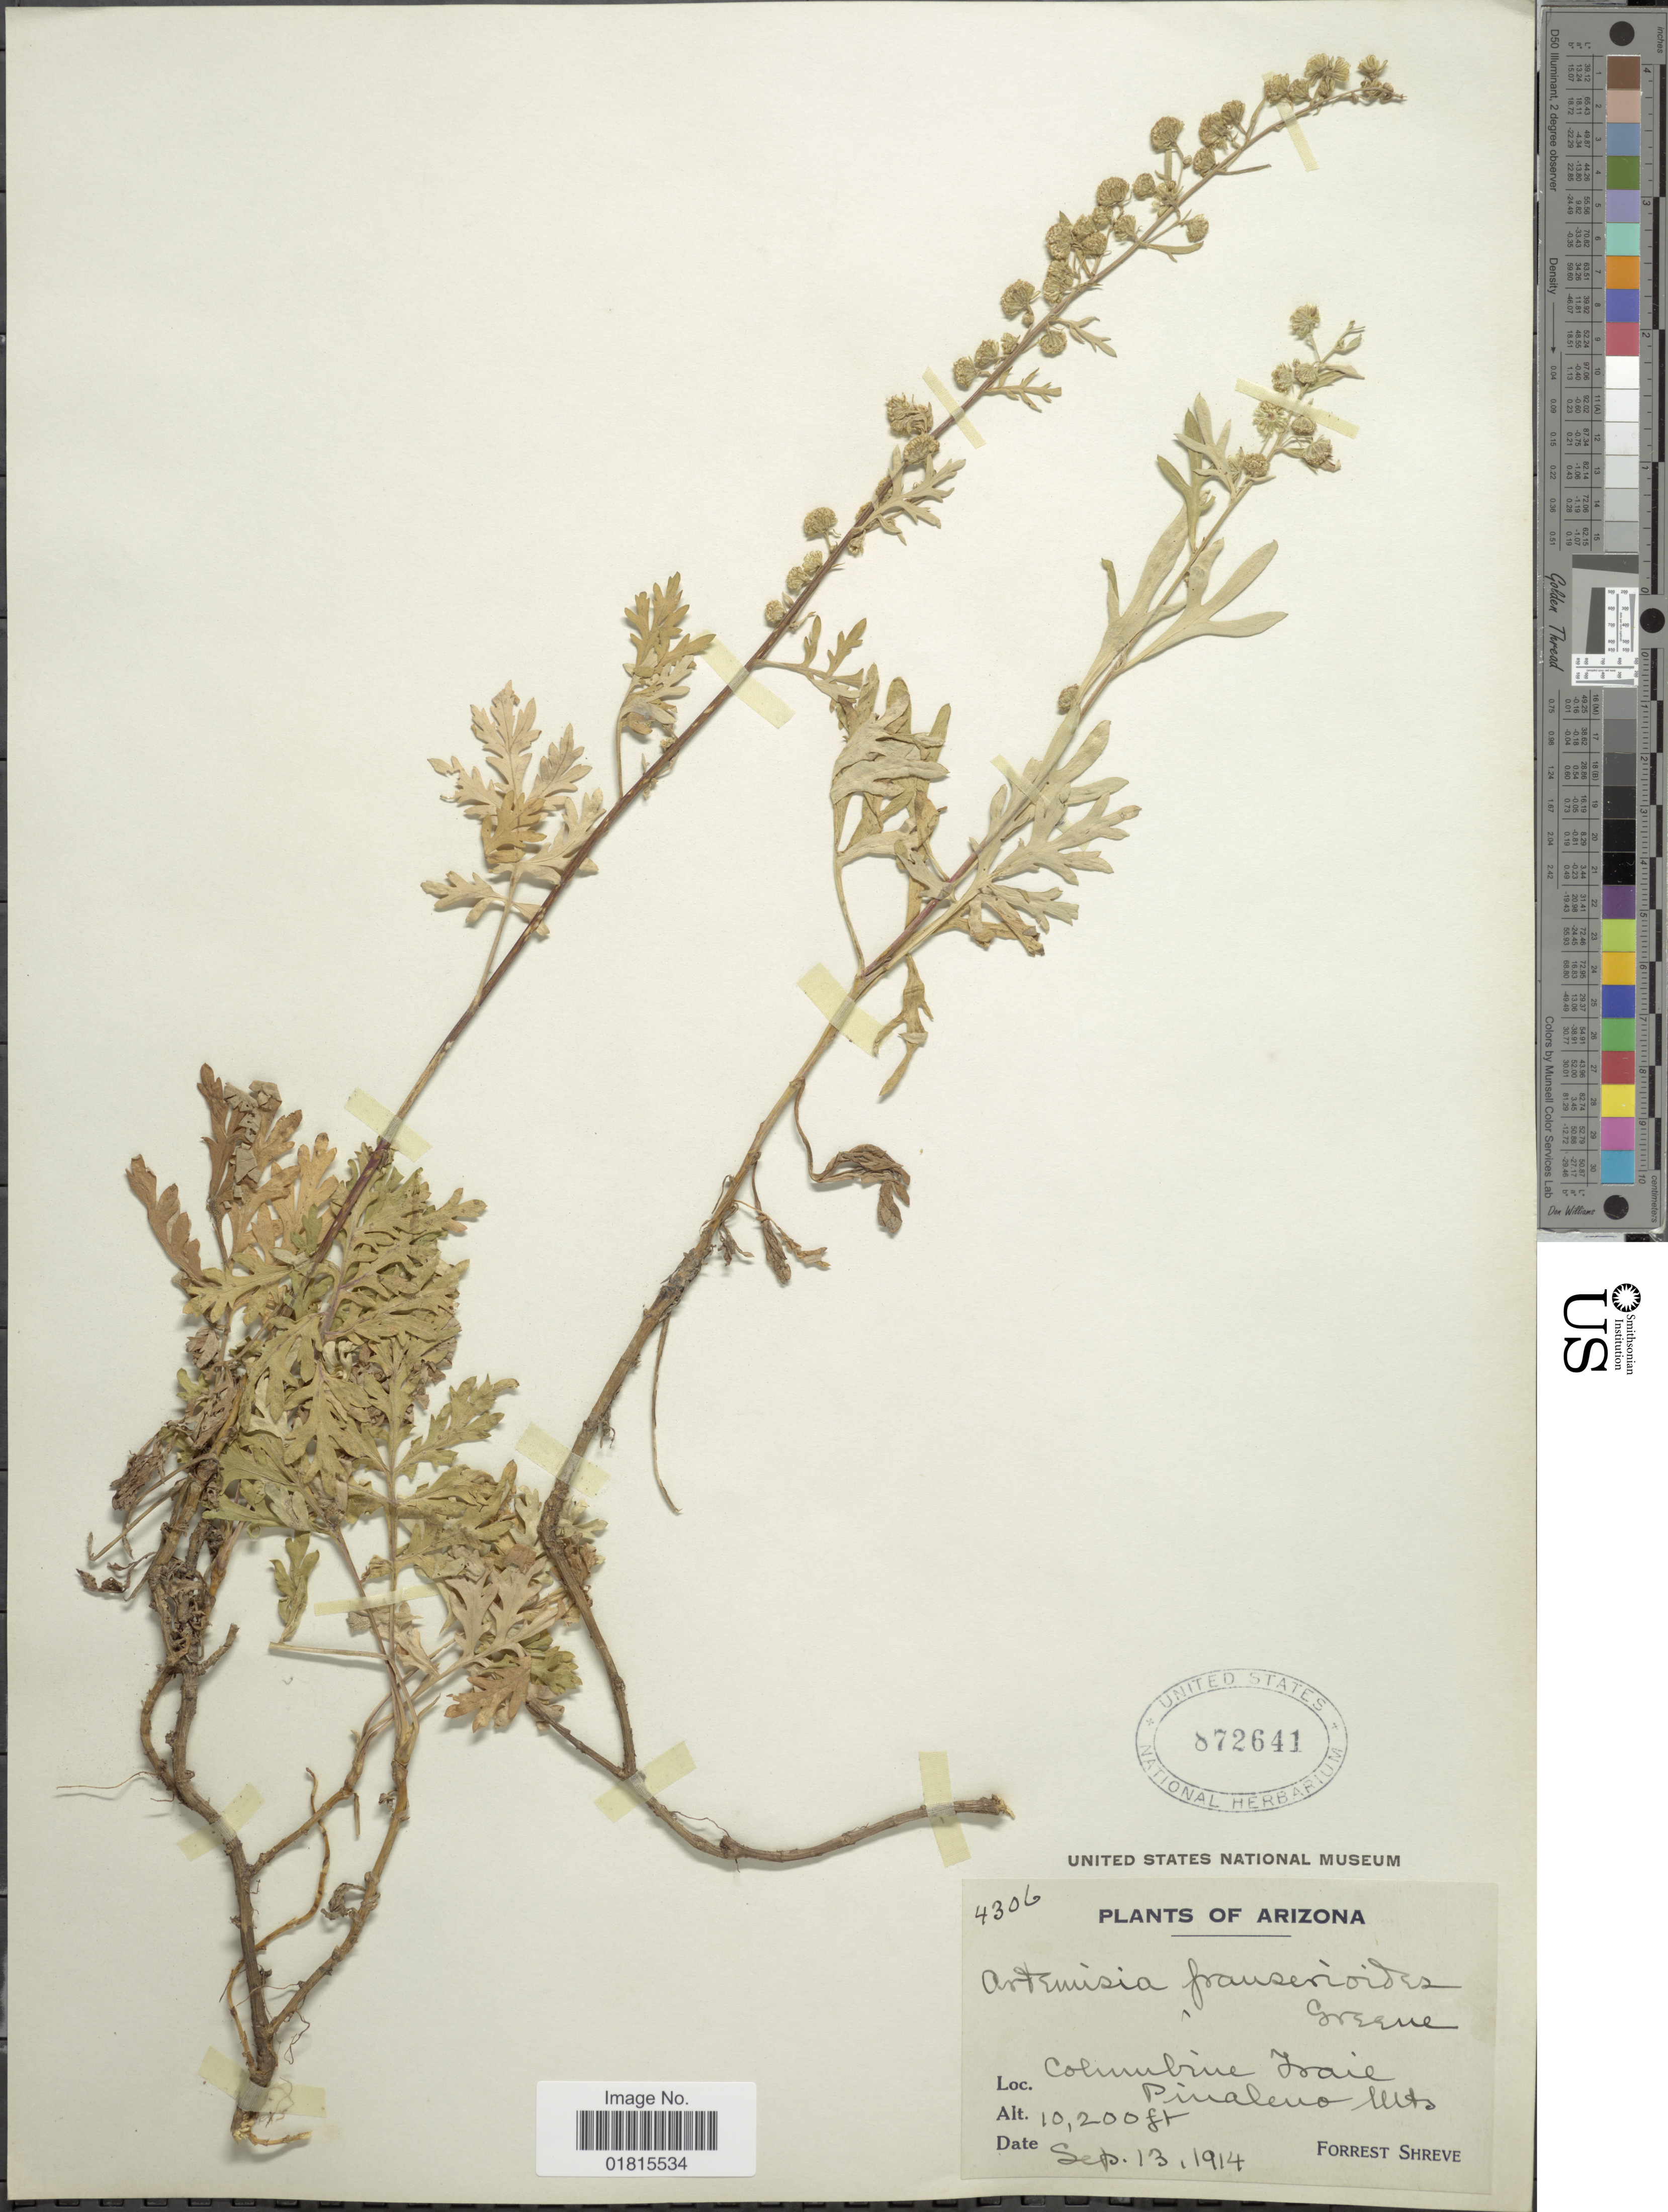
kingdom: Plantae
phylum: Tracheophyta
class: Magnoliopsida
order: Asterales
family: Asteraceae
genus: Artemisia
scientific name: Artemisia franserioides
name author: Greene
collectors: F. Shreve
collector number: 4306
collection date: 1914-09-13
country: United States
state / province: Arizona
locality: Columbine Trail, Pinaleno Mts.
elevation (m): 3109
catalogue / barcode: US 872641